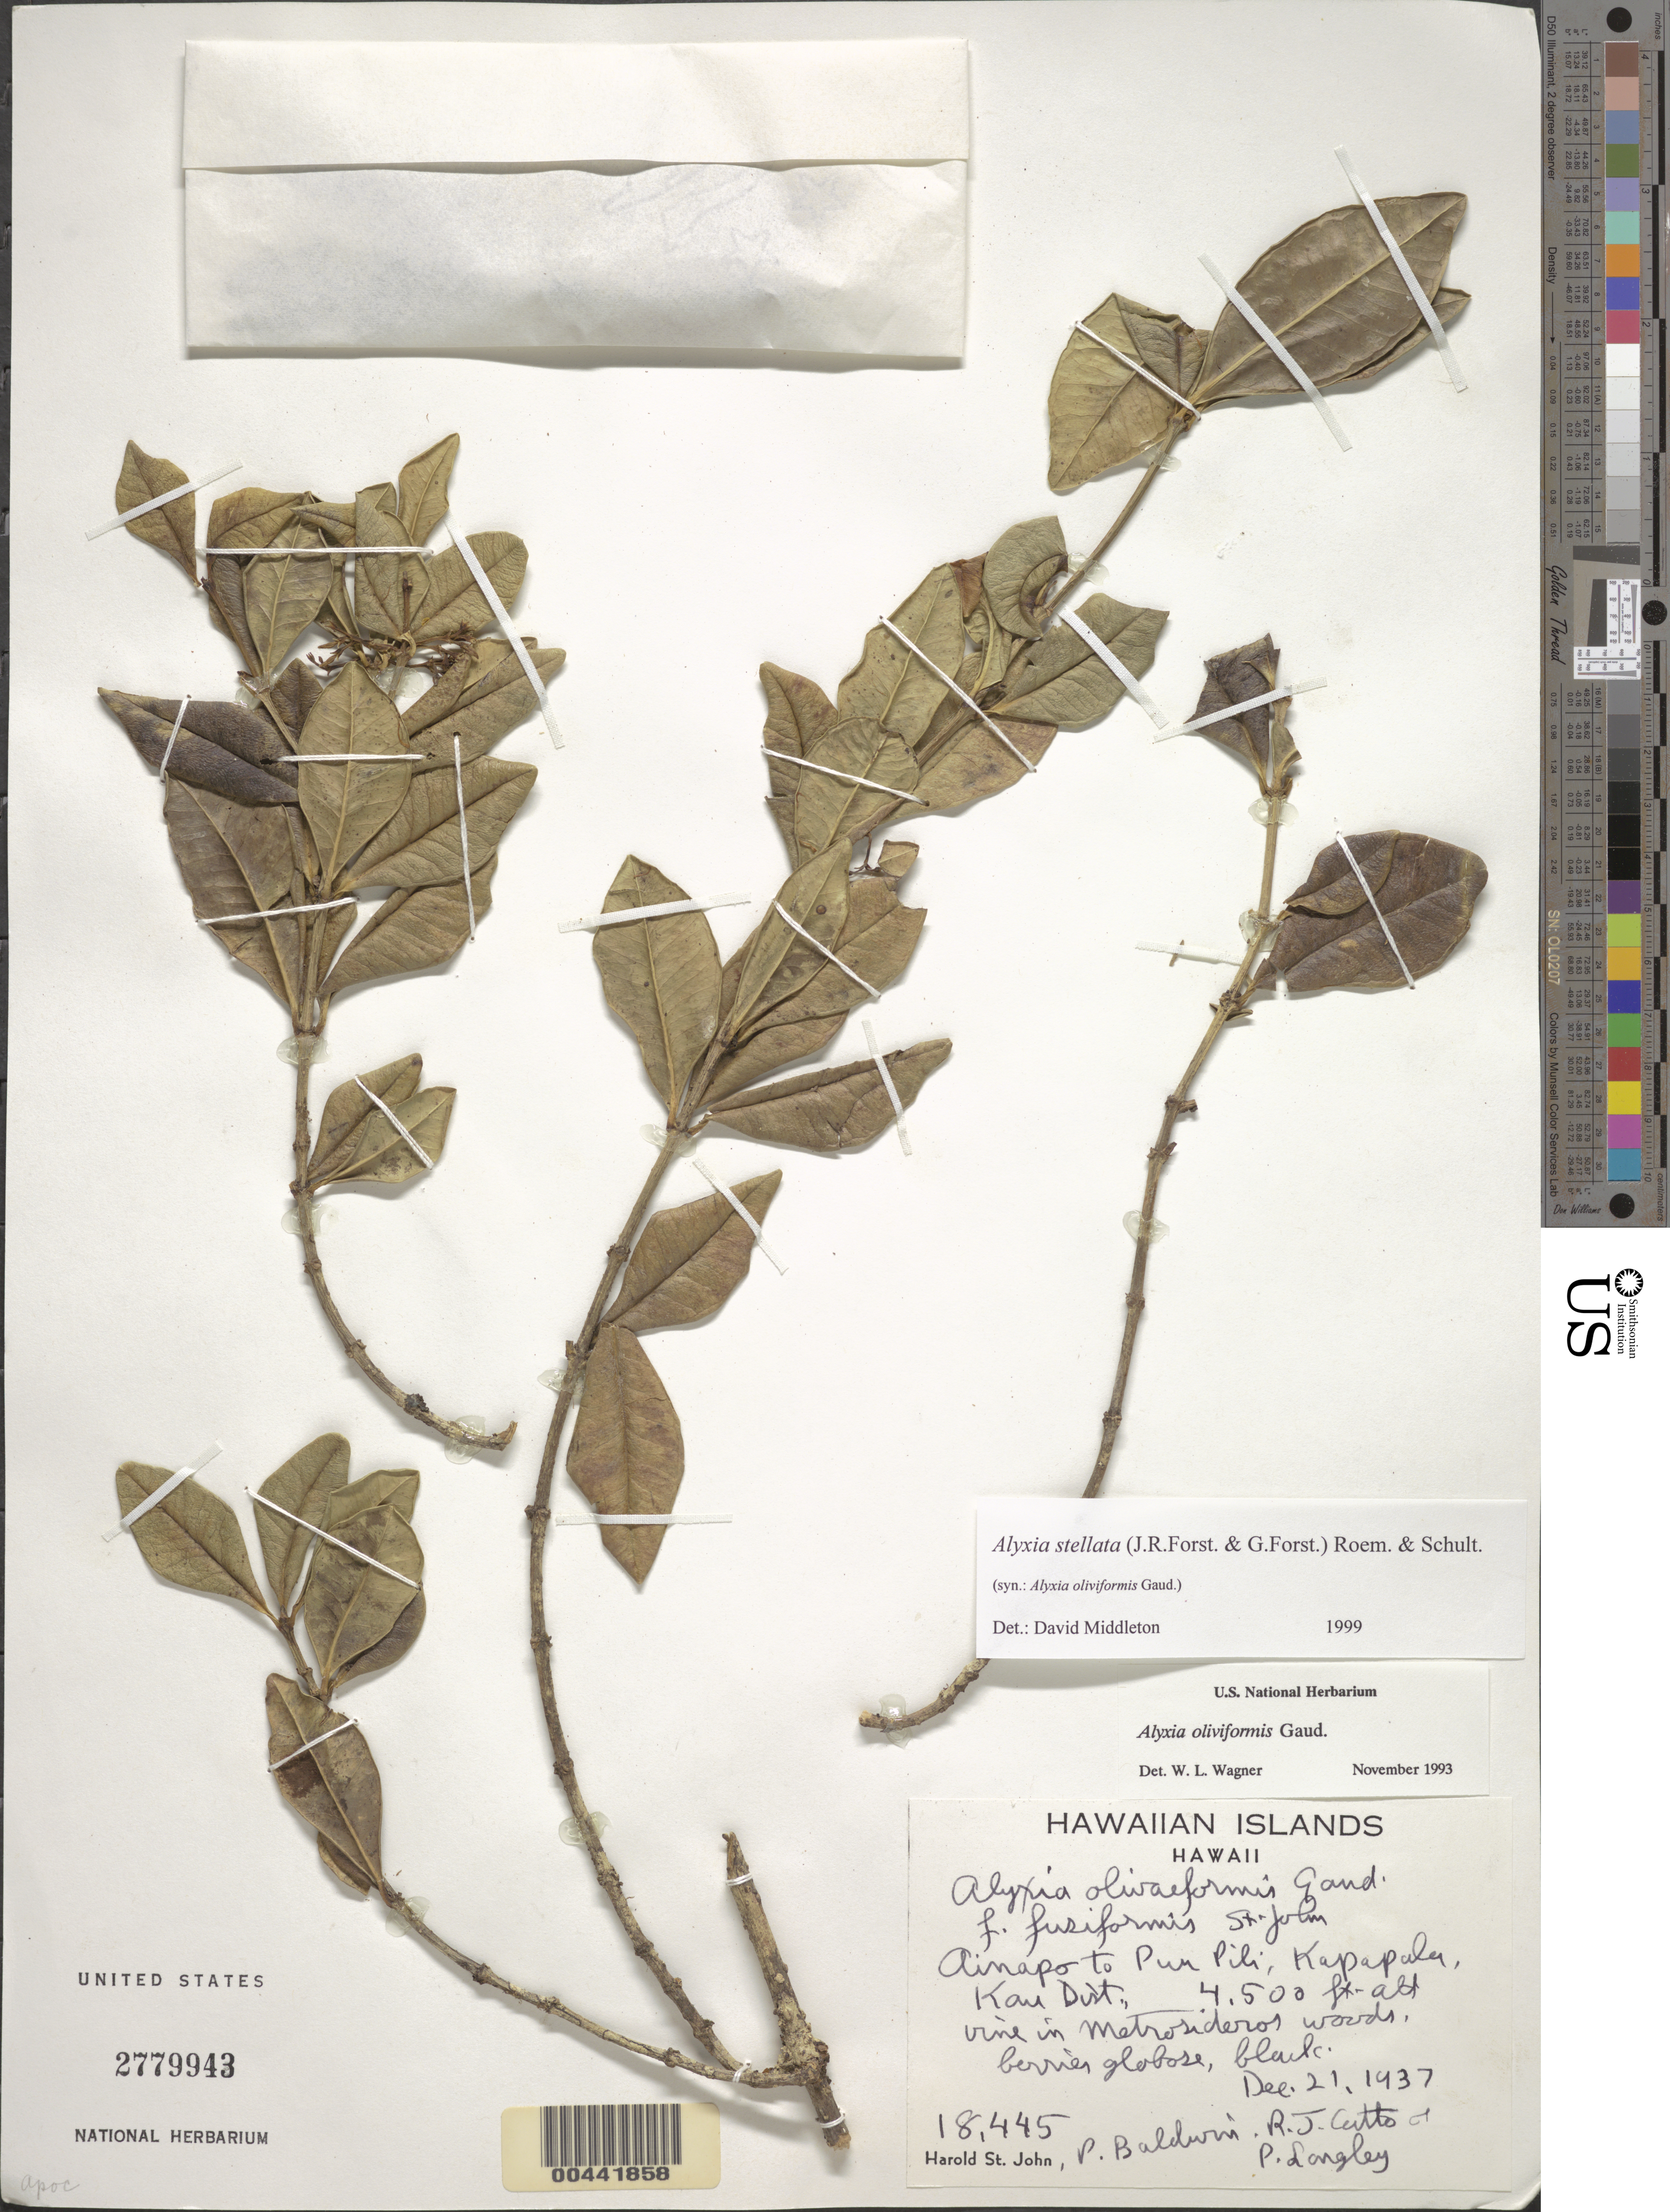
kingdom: Plantae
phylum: Tracheophyta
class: Magnoliopsida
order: Gentianales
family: Apocynaceae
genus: Alyxia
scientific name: Alyxia stellata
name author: (J.R. Forst. & G. Forst.) Roem. & Schult.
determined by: Middleton, D. J.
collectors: H. St. John, P. Baldwin, R. Catto & P. Langley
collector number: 18445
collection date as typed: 21 Dec 1937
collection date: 1937-12-21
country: United States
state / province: Hawaii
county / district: Hawaii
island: Hawaii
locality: Ainapo to Puu Pili, Kapapala, Kau Dist.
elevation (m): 1372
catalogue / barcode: US 2779943